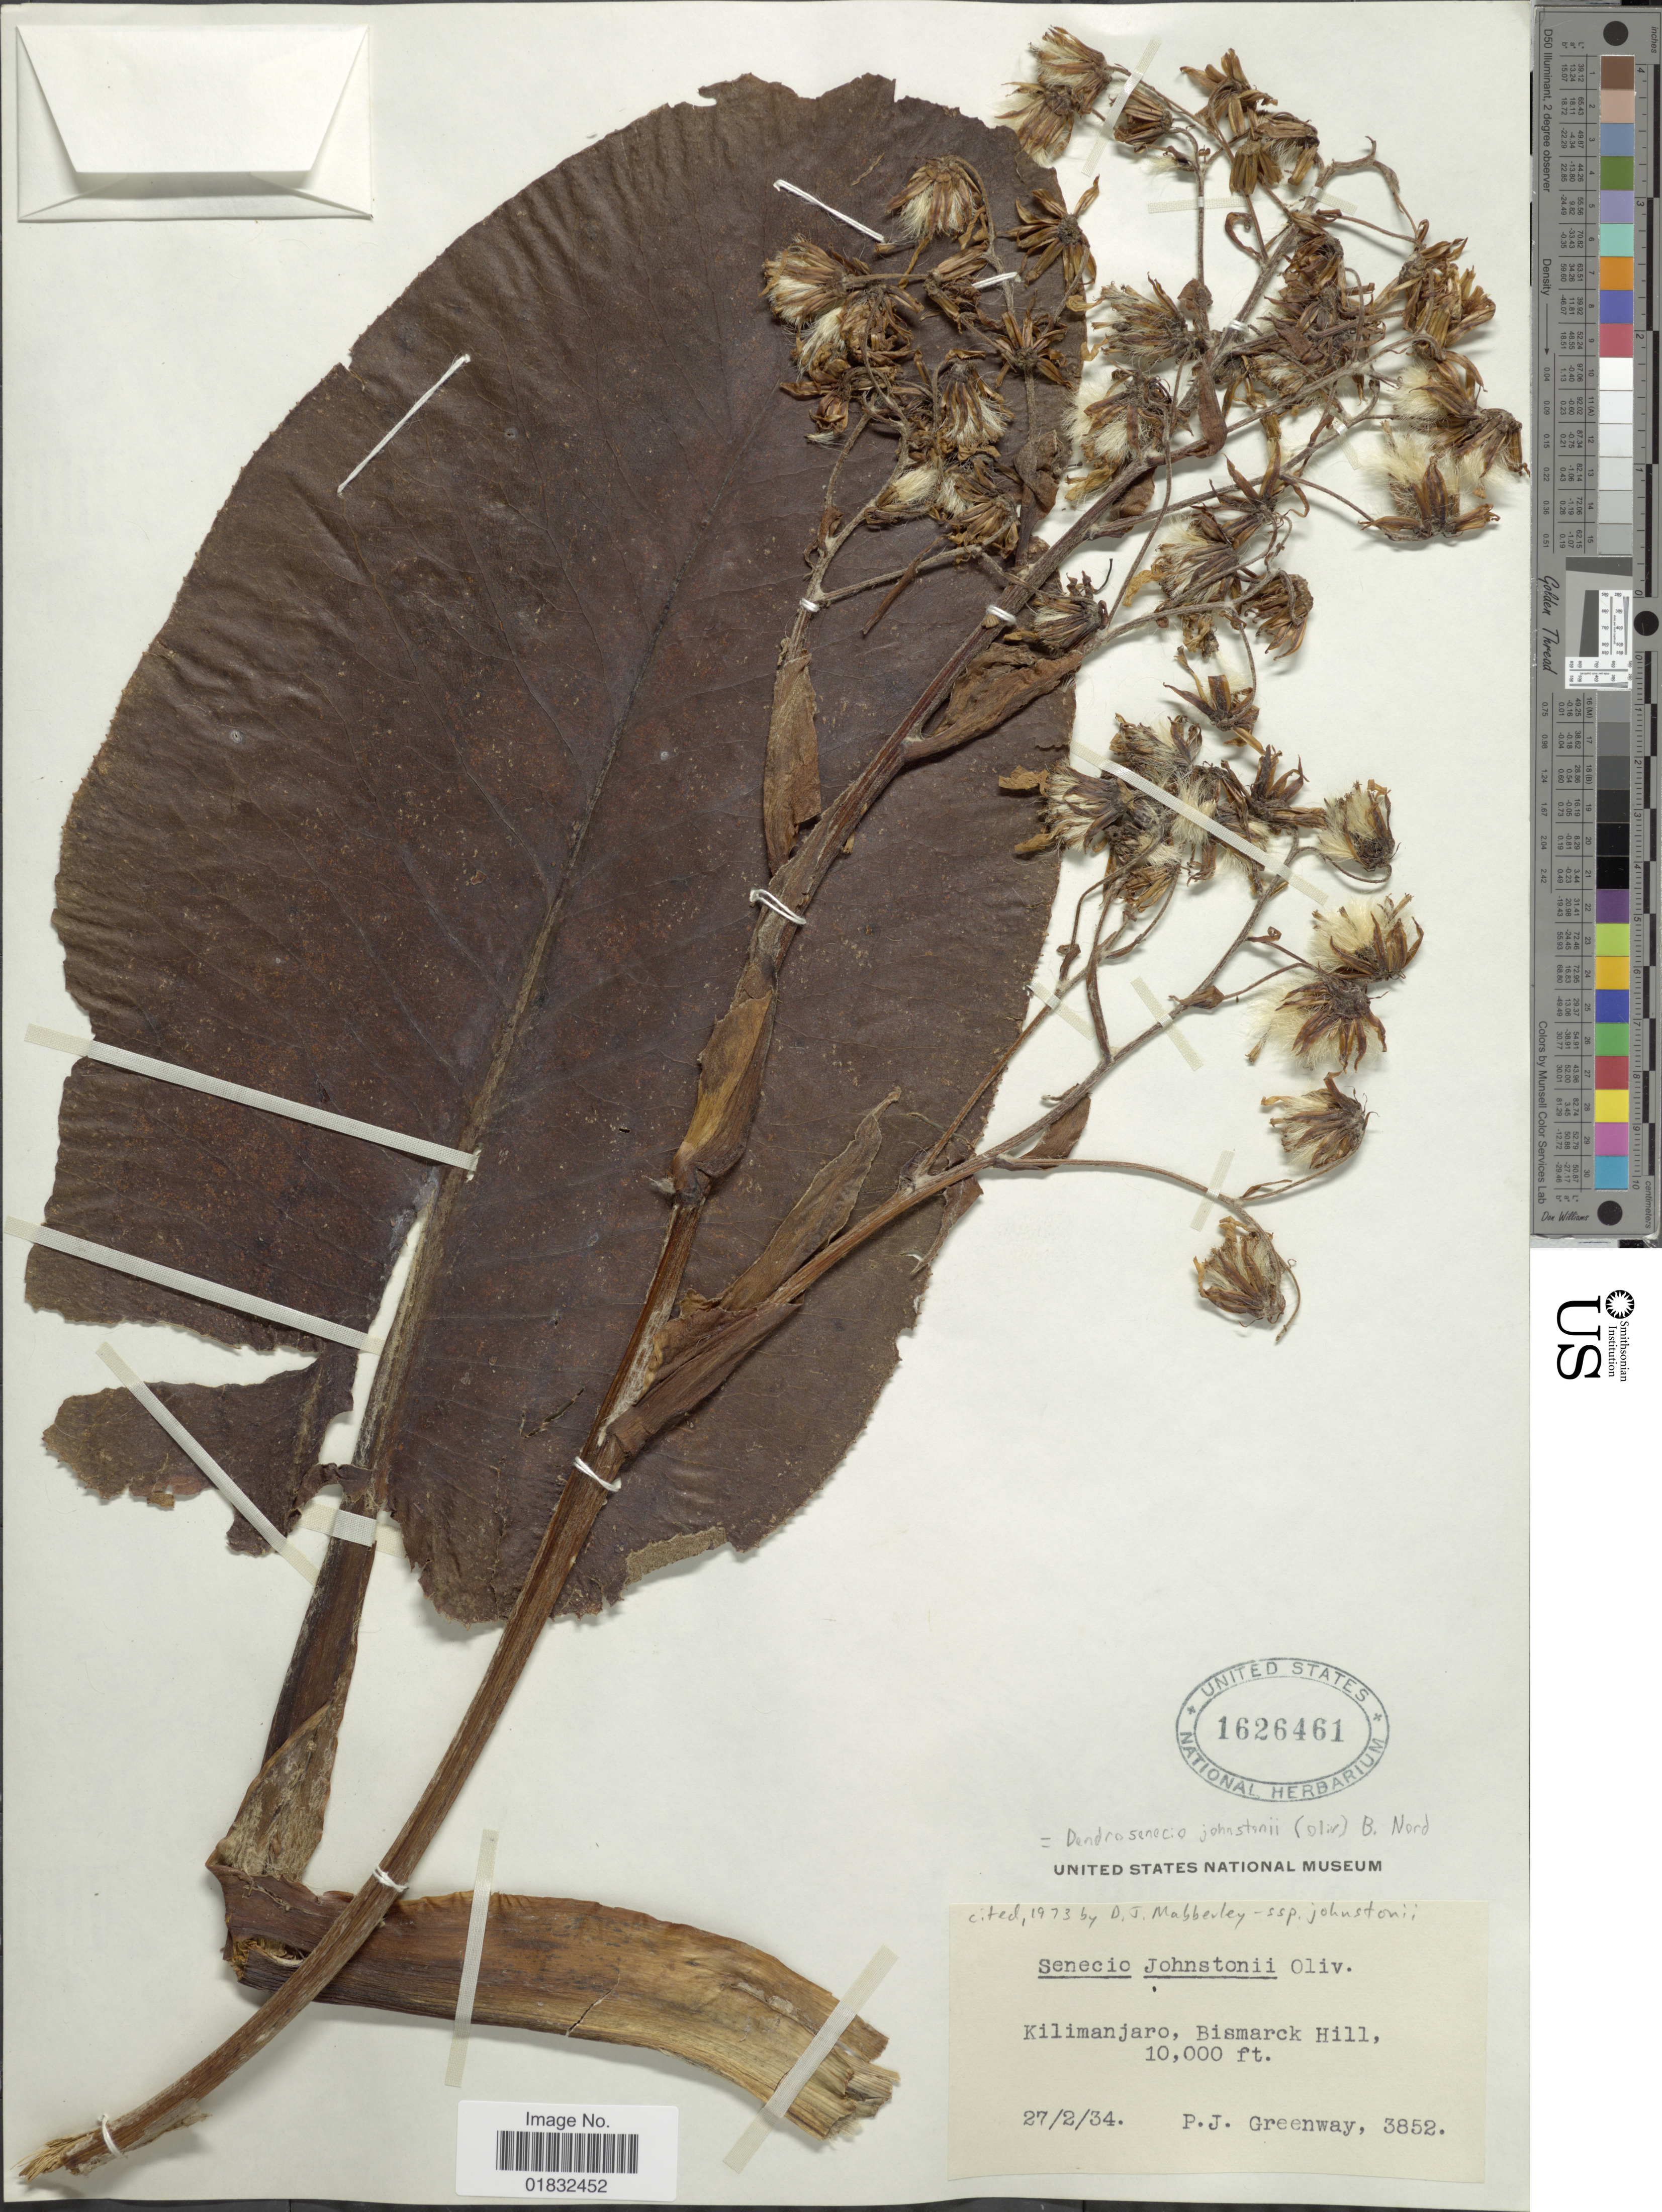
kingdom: Plantae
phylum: Tracheophyta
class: Magnoliopsida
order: Asterales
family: Asteraceae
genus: Dendrosenecio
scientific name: Dendrosenecio johnstonii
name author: (Oliv.) B. Nord.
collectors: P. J. Greenway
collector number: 3852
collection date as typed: Transcribed d/m/y: 27/2/34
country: Tanzania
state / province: Kilimanjaro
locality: Bismarck Hill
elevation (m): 3048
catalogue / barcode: US 1626461